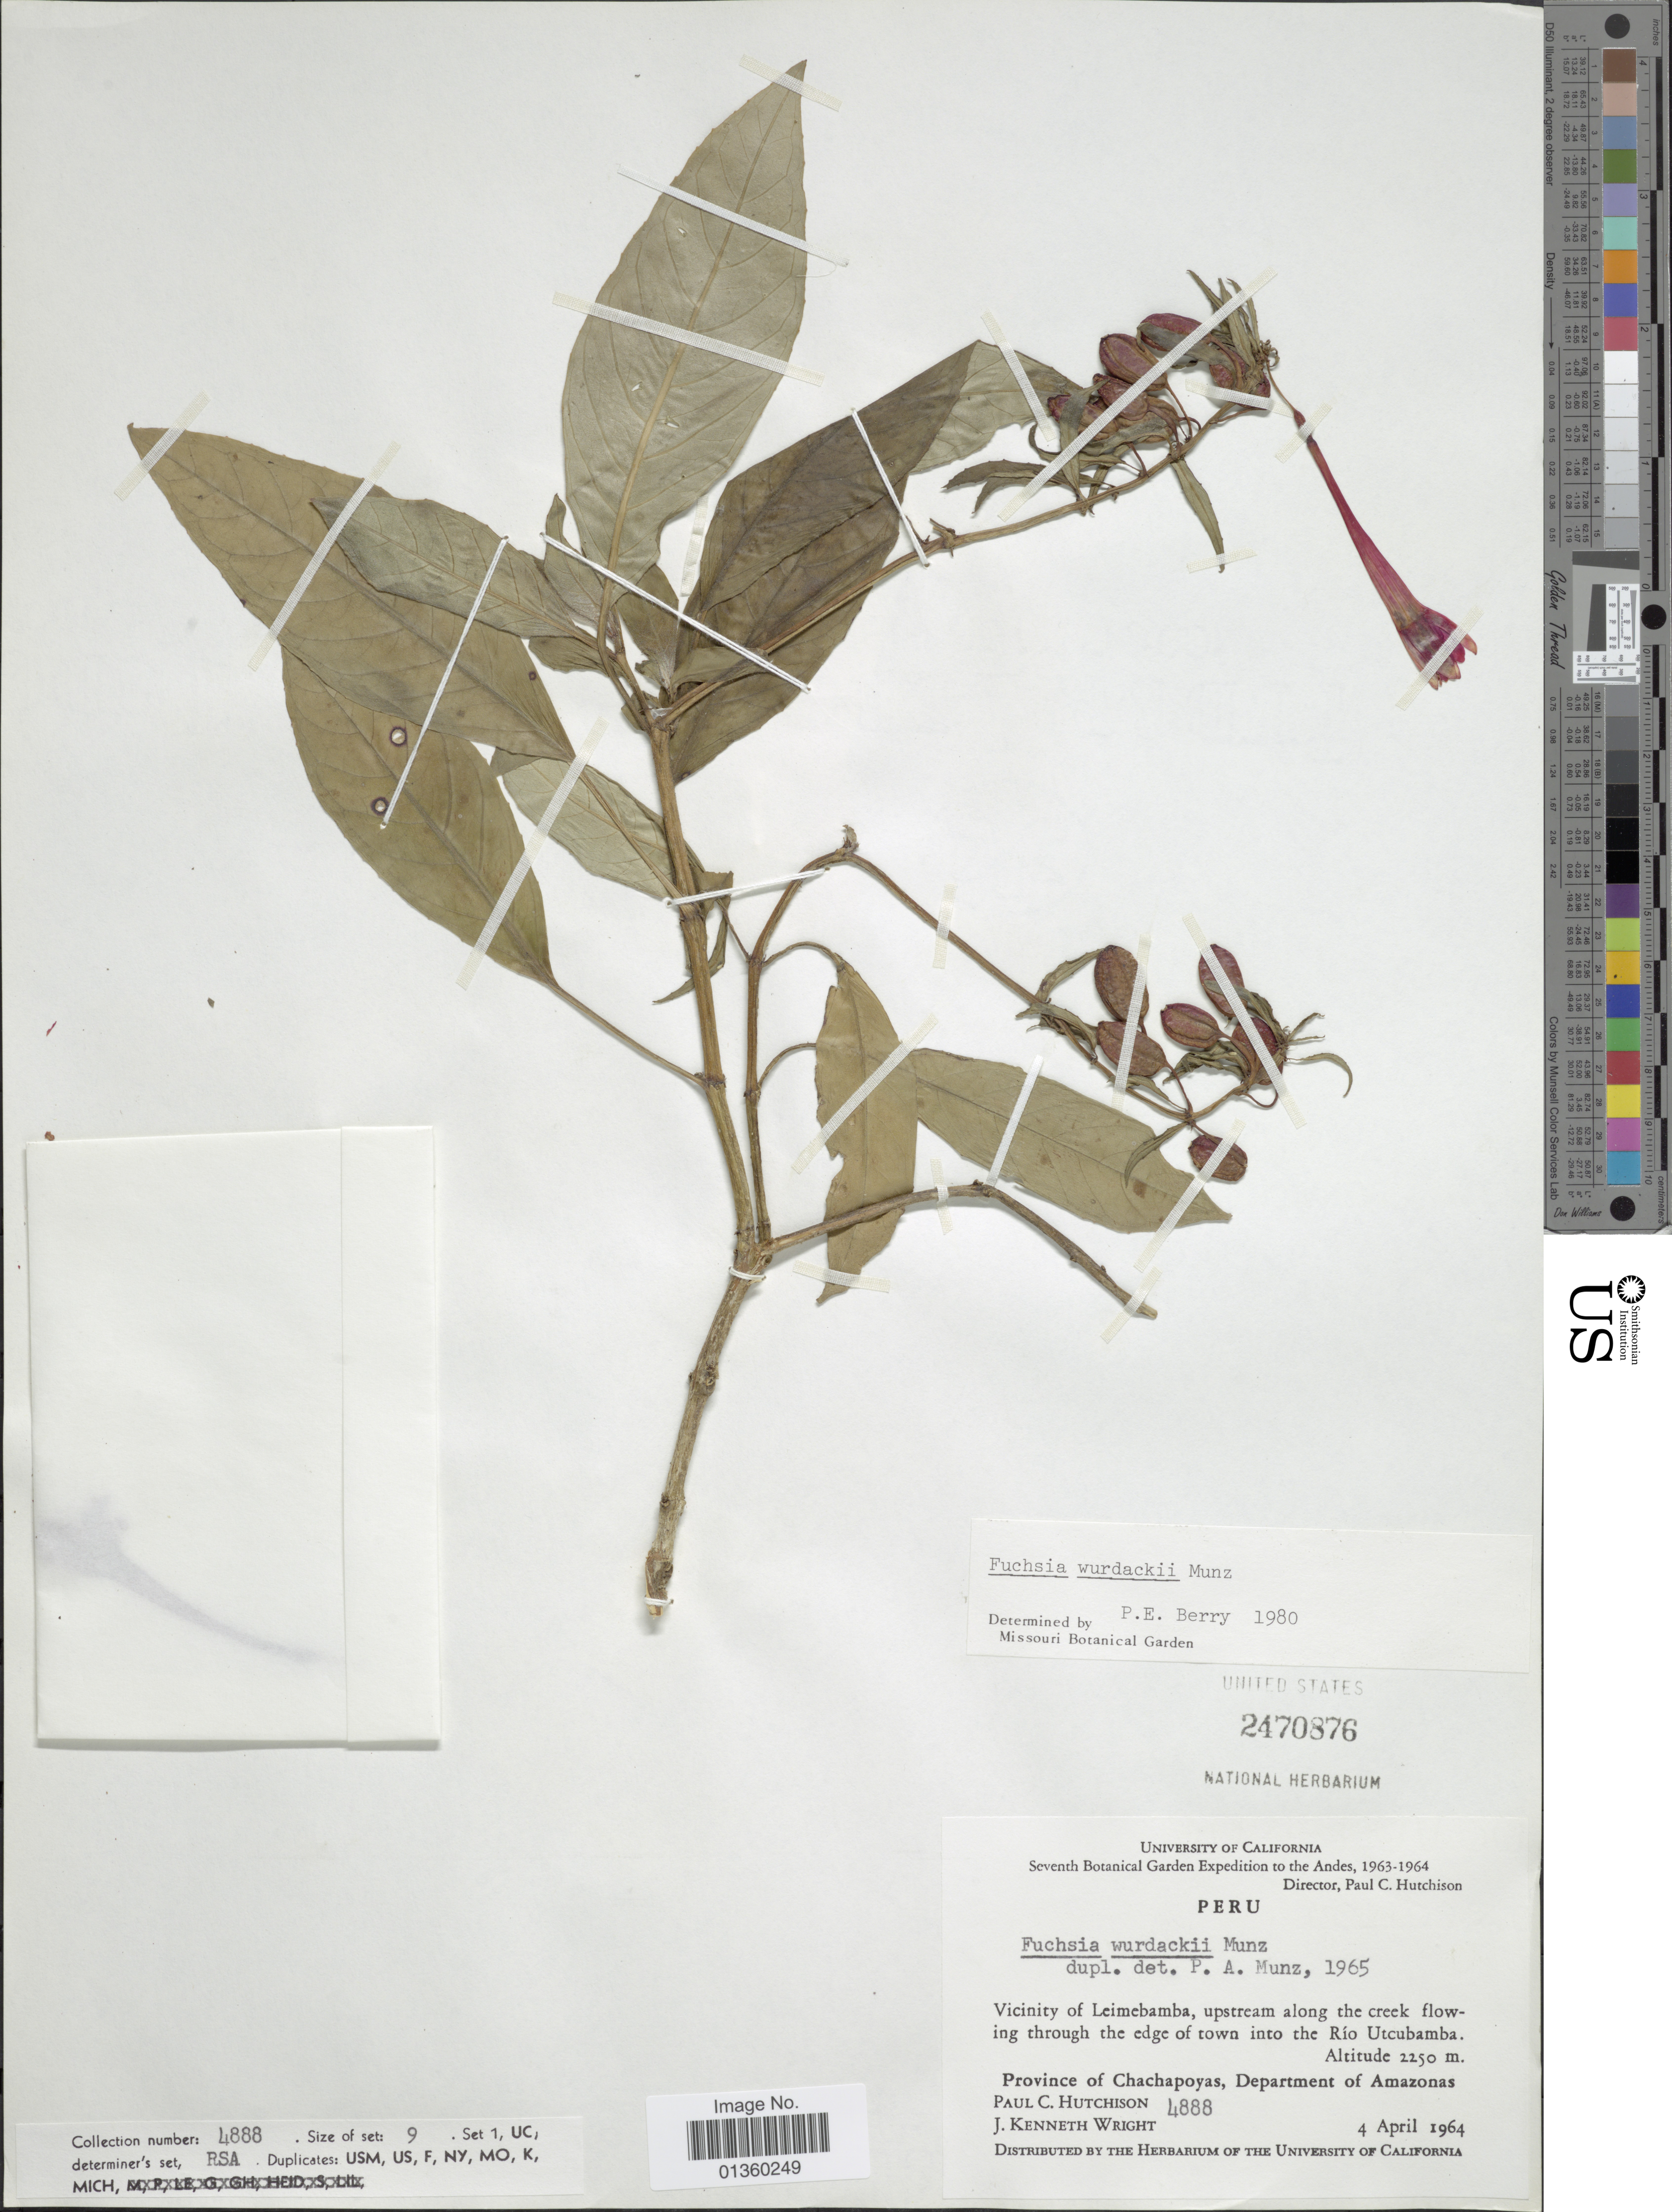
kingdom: Plantae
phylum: Tracheophyta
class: Magnoliopsida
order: Myrtales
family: Onagraceae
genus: Fuchsia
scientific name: Fuchsia wurdackii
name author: Munz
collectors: P. C. Hutchison & J. K. Wright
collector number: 4888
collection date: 1964-04-04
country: Peru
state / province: Amazonas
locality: Vicinity of Leimebamba, upstream along the creek flowing through the edge of town into the Río Utcubamba, Province of Chachapoyas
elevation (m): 2250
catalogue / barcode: US 2470876